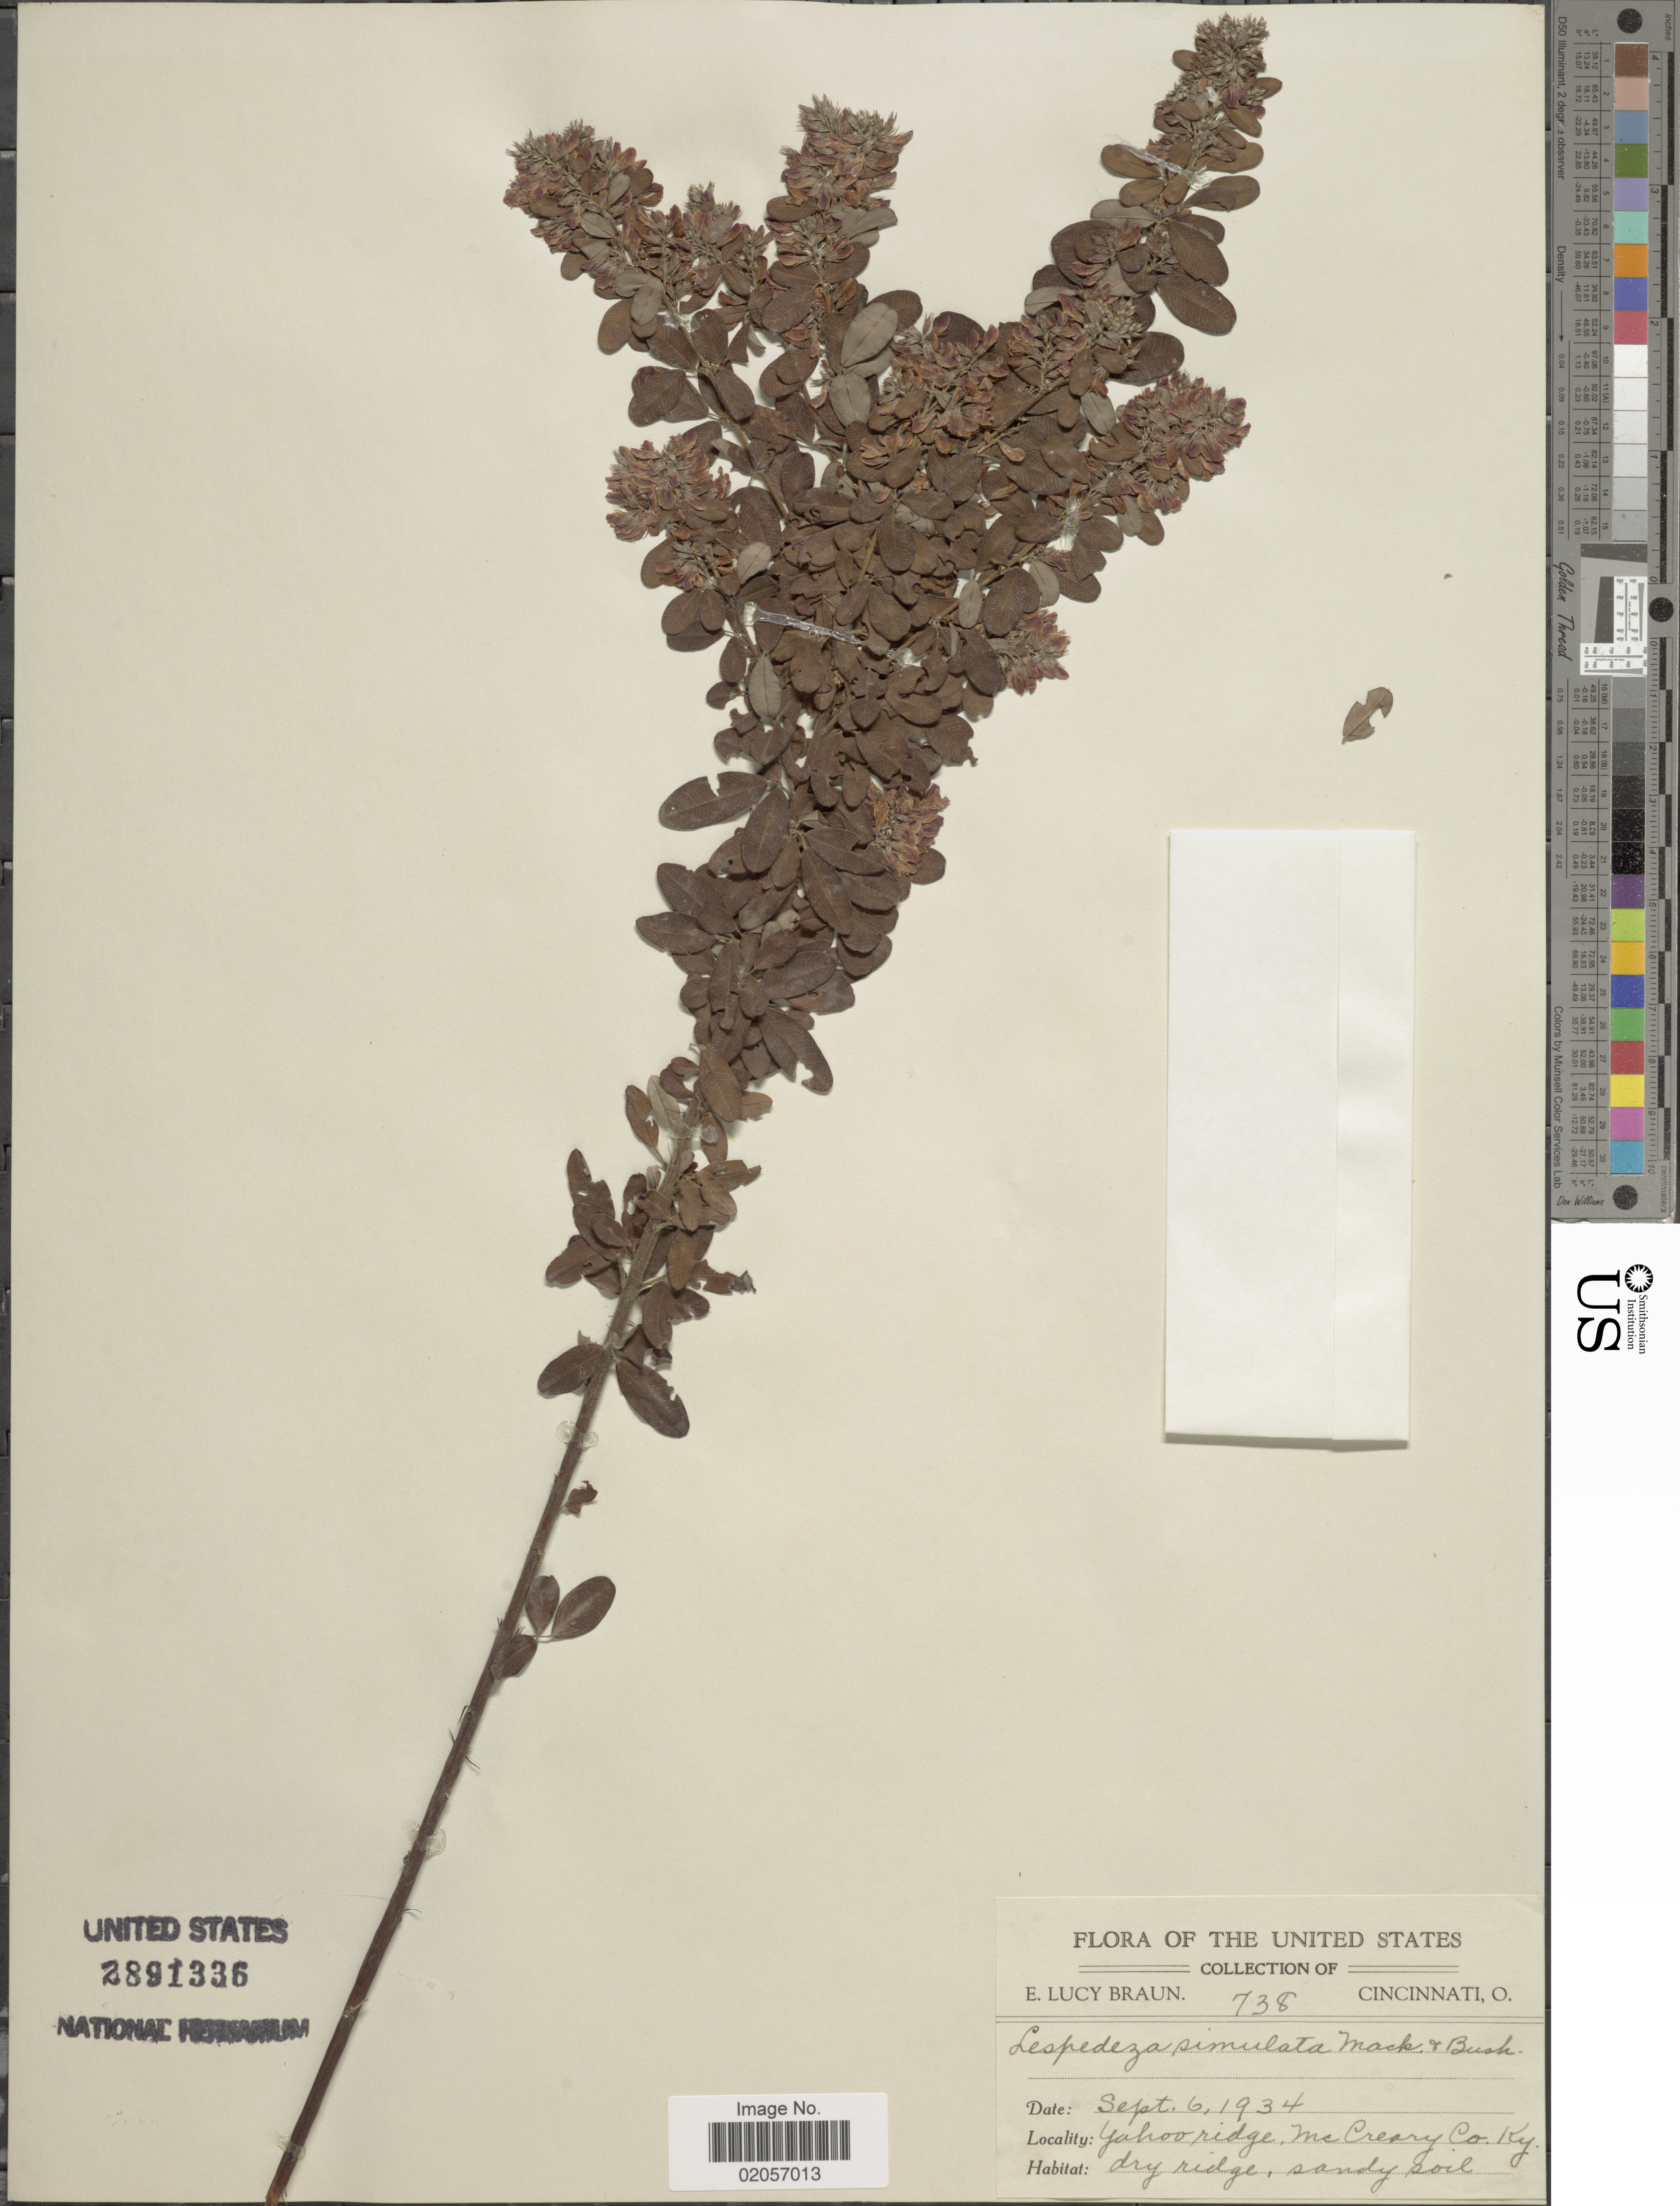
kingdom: Plantae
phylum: Tracheophyta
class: Magnoliopsida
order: Fabales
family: Fabaceae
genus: Lespedeza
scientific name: Lespedeza simulata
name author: Mack. & Bush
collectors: E. L. Braun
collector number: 738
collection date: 1934-09-06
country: United States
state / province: Kentucky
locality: Yahoo ridge, McCreary Co.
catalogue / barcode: US 2891336